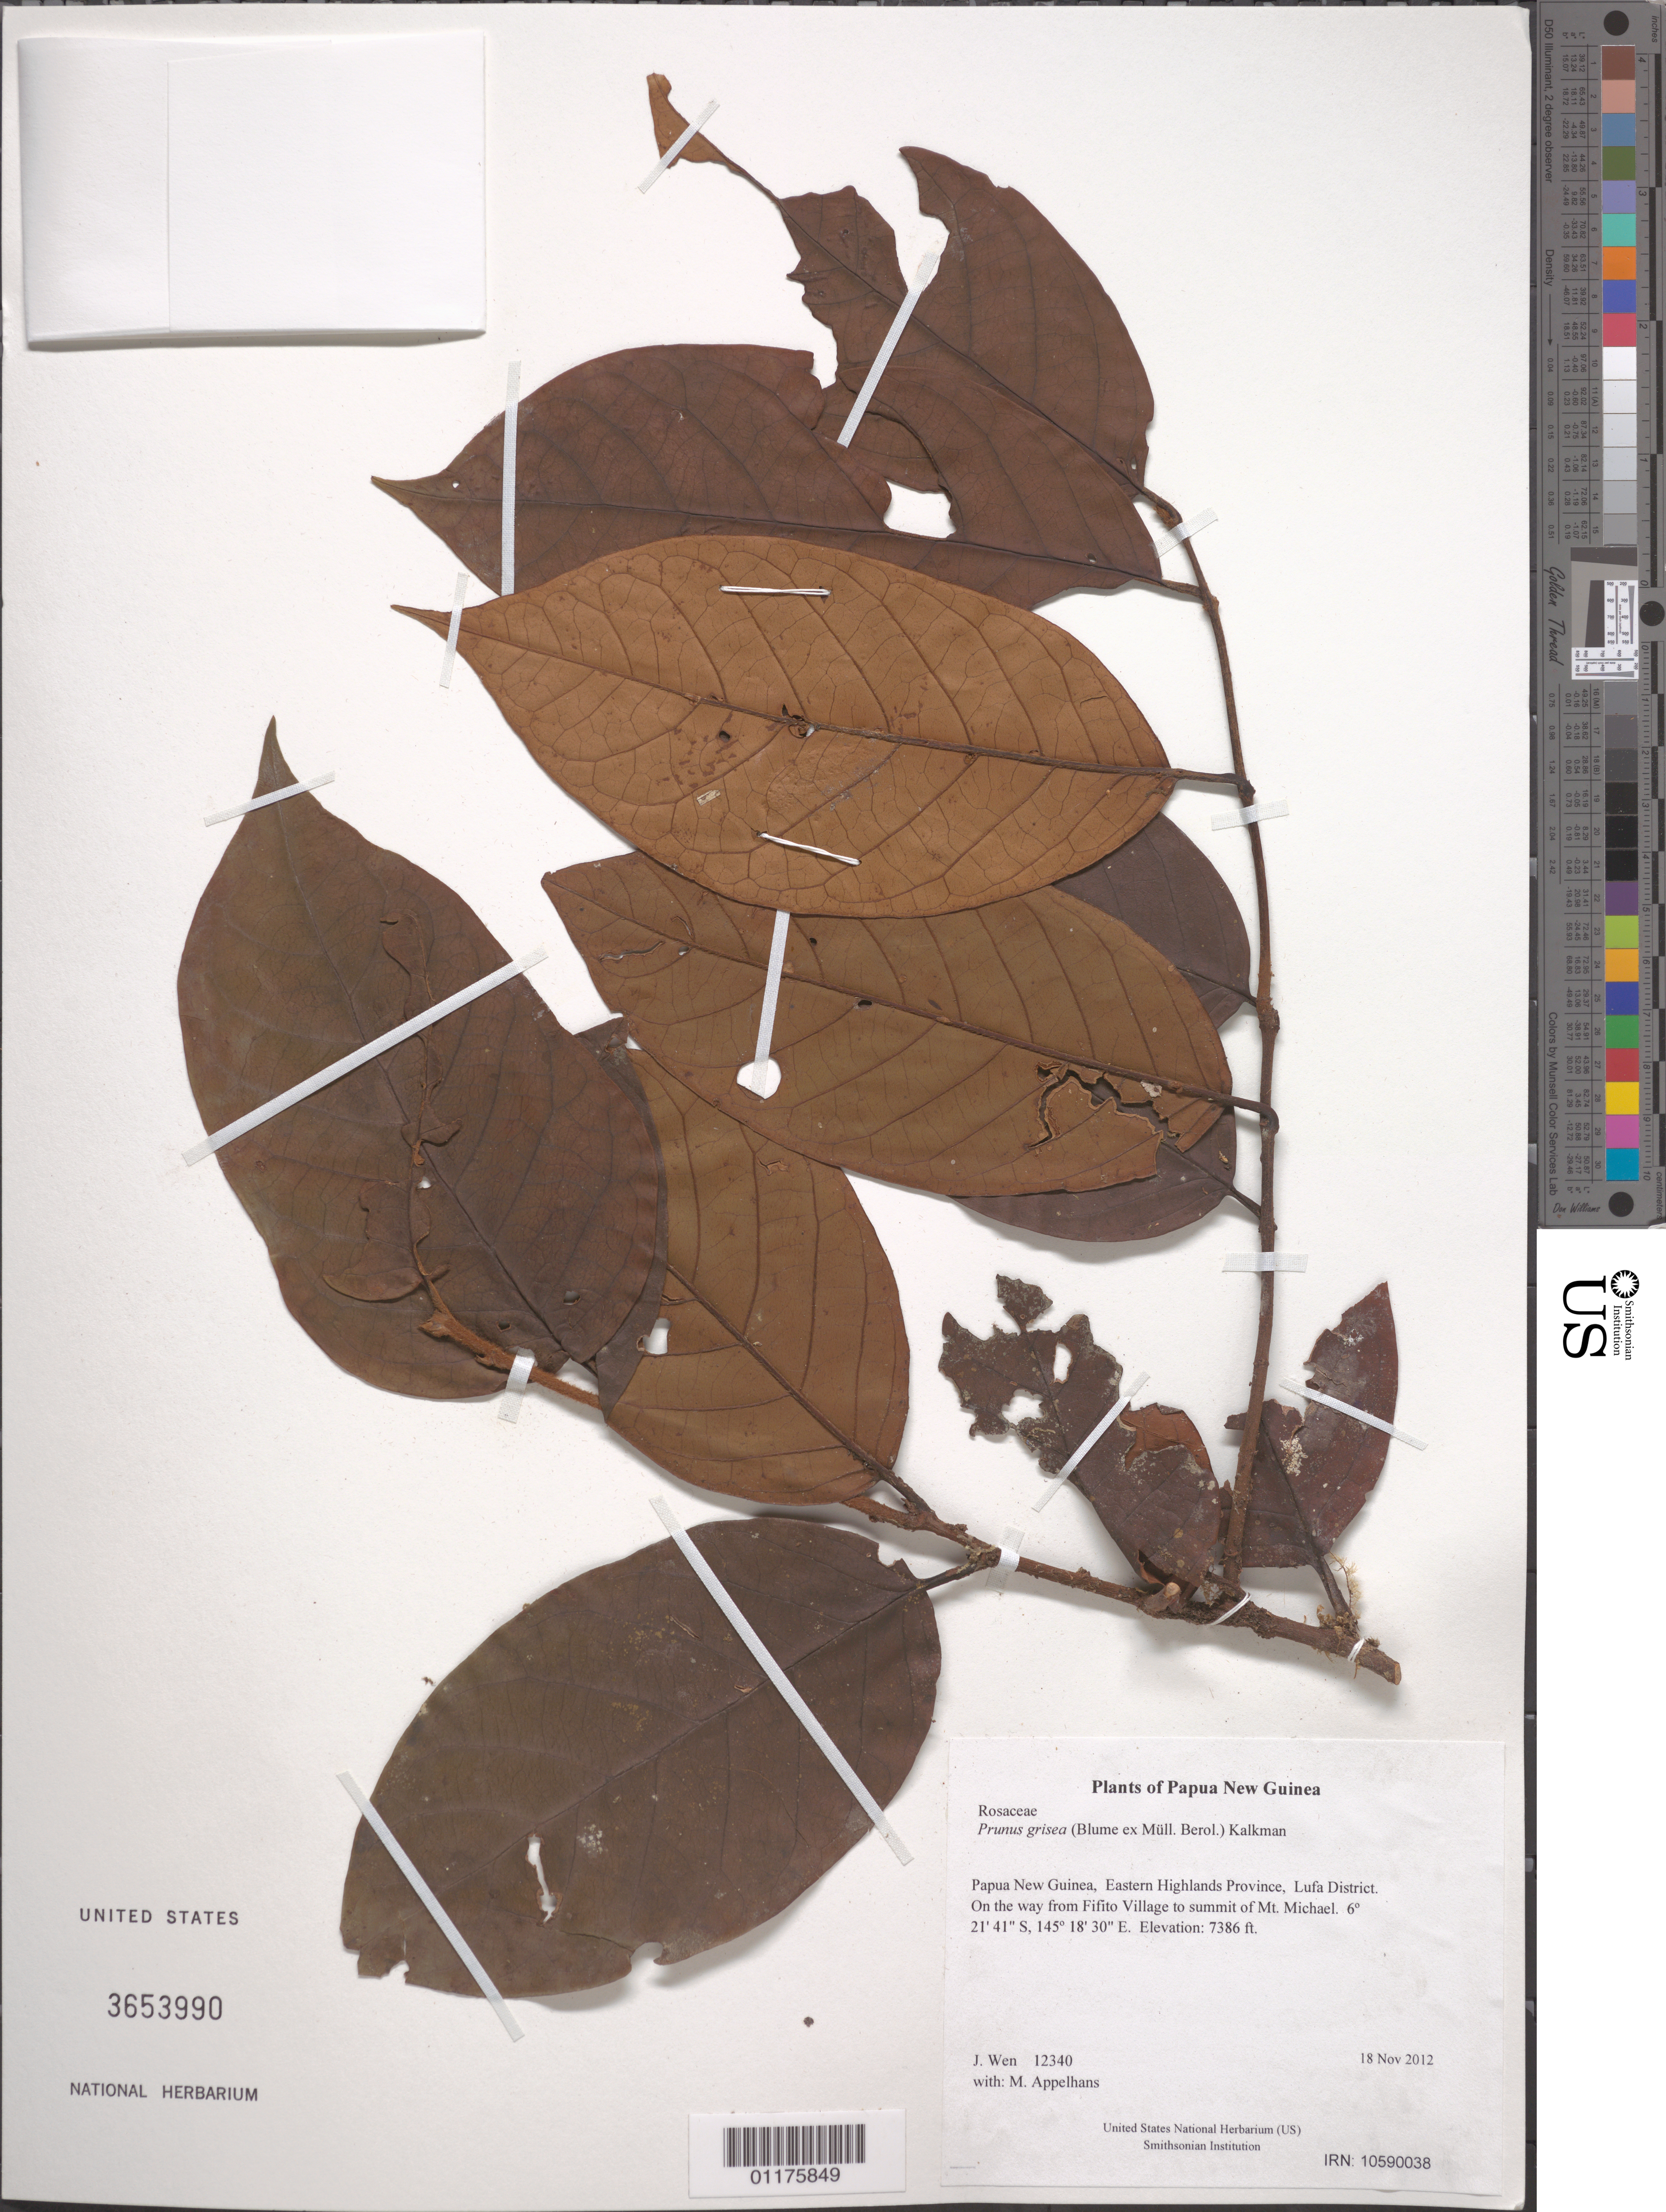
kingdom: Plantae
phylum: Tracheophyta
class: Magnoliopsida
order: Rosales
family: Rosaceae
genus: Prunus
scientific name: Prunus grisea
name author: (Blume ex K. Müller) Kalkman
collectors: M. Appelhans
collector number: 12340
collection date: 2012-11-18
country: Papua New Guinea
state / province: Eastern Highlands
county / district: Lufa District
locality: On the way from Fifito Village to summit of Mt. Michael.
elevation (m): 2251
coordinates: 06 21.687 S, 145 18.510 E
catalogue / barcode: US 3653990